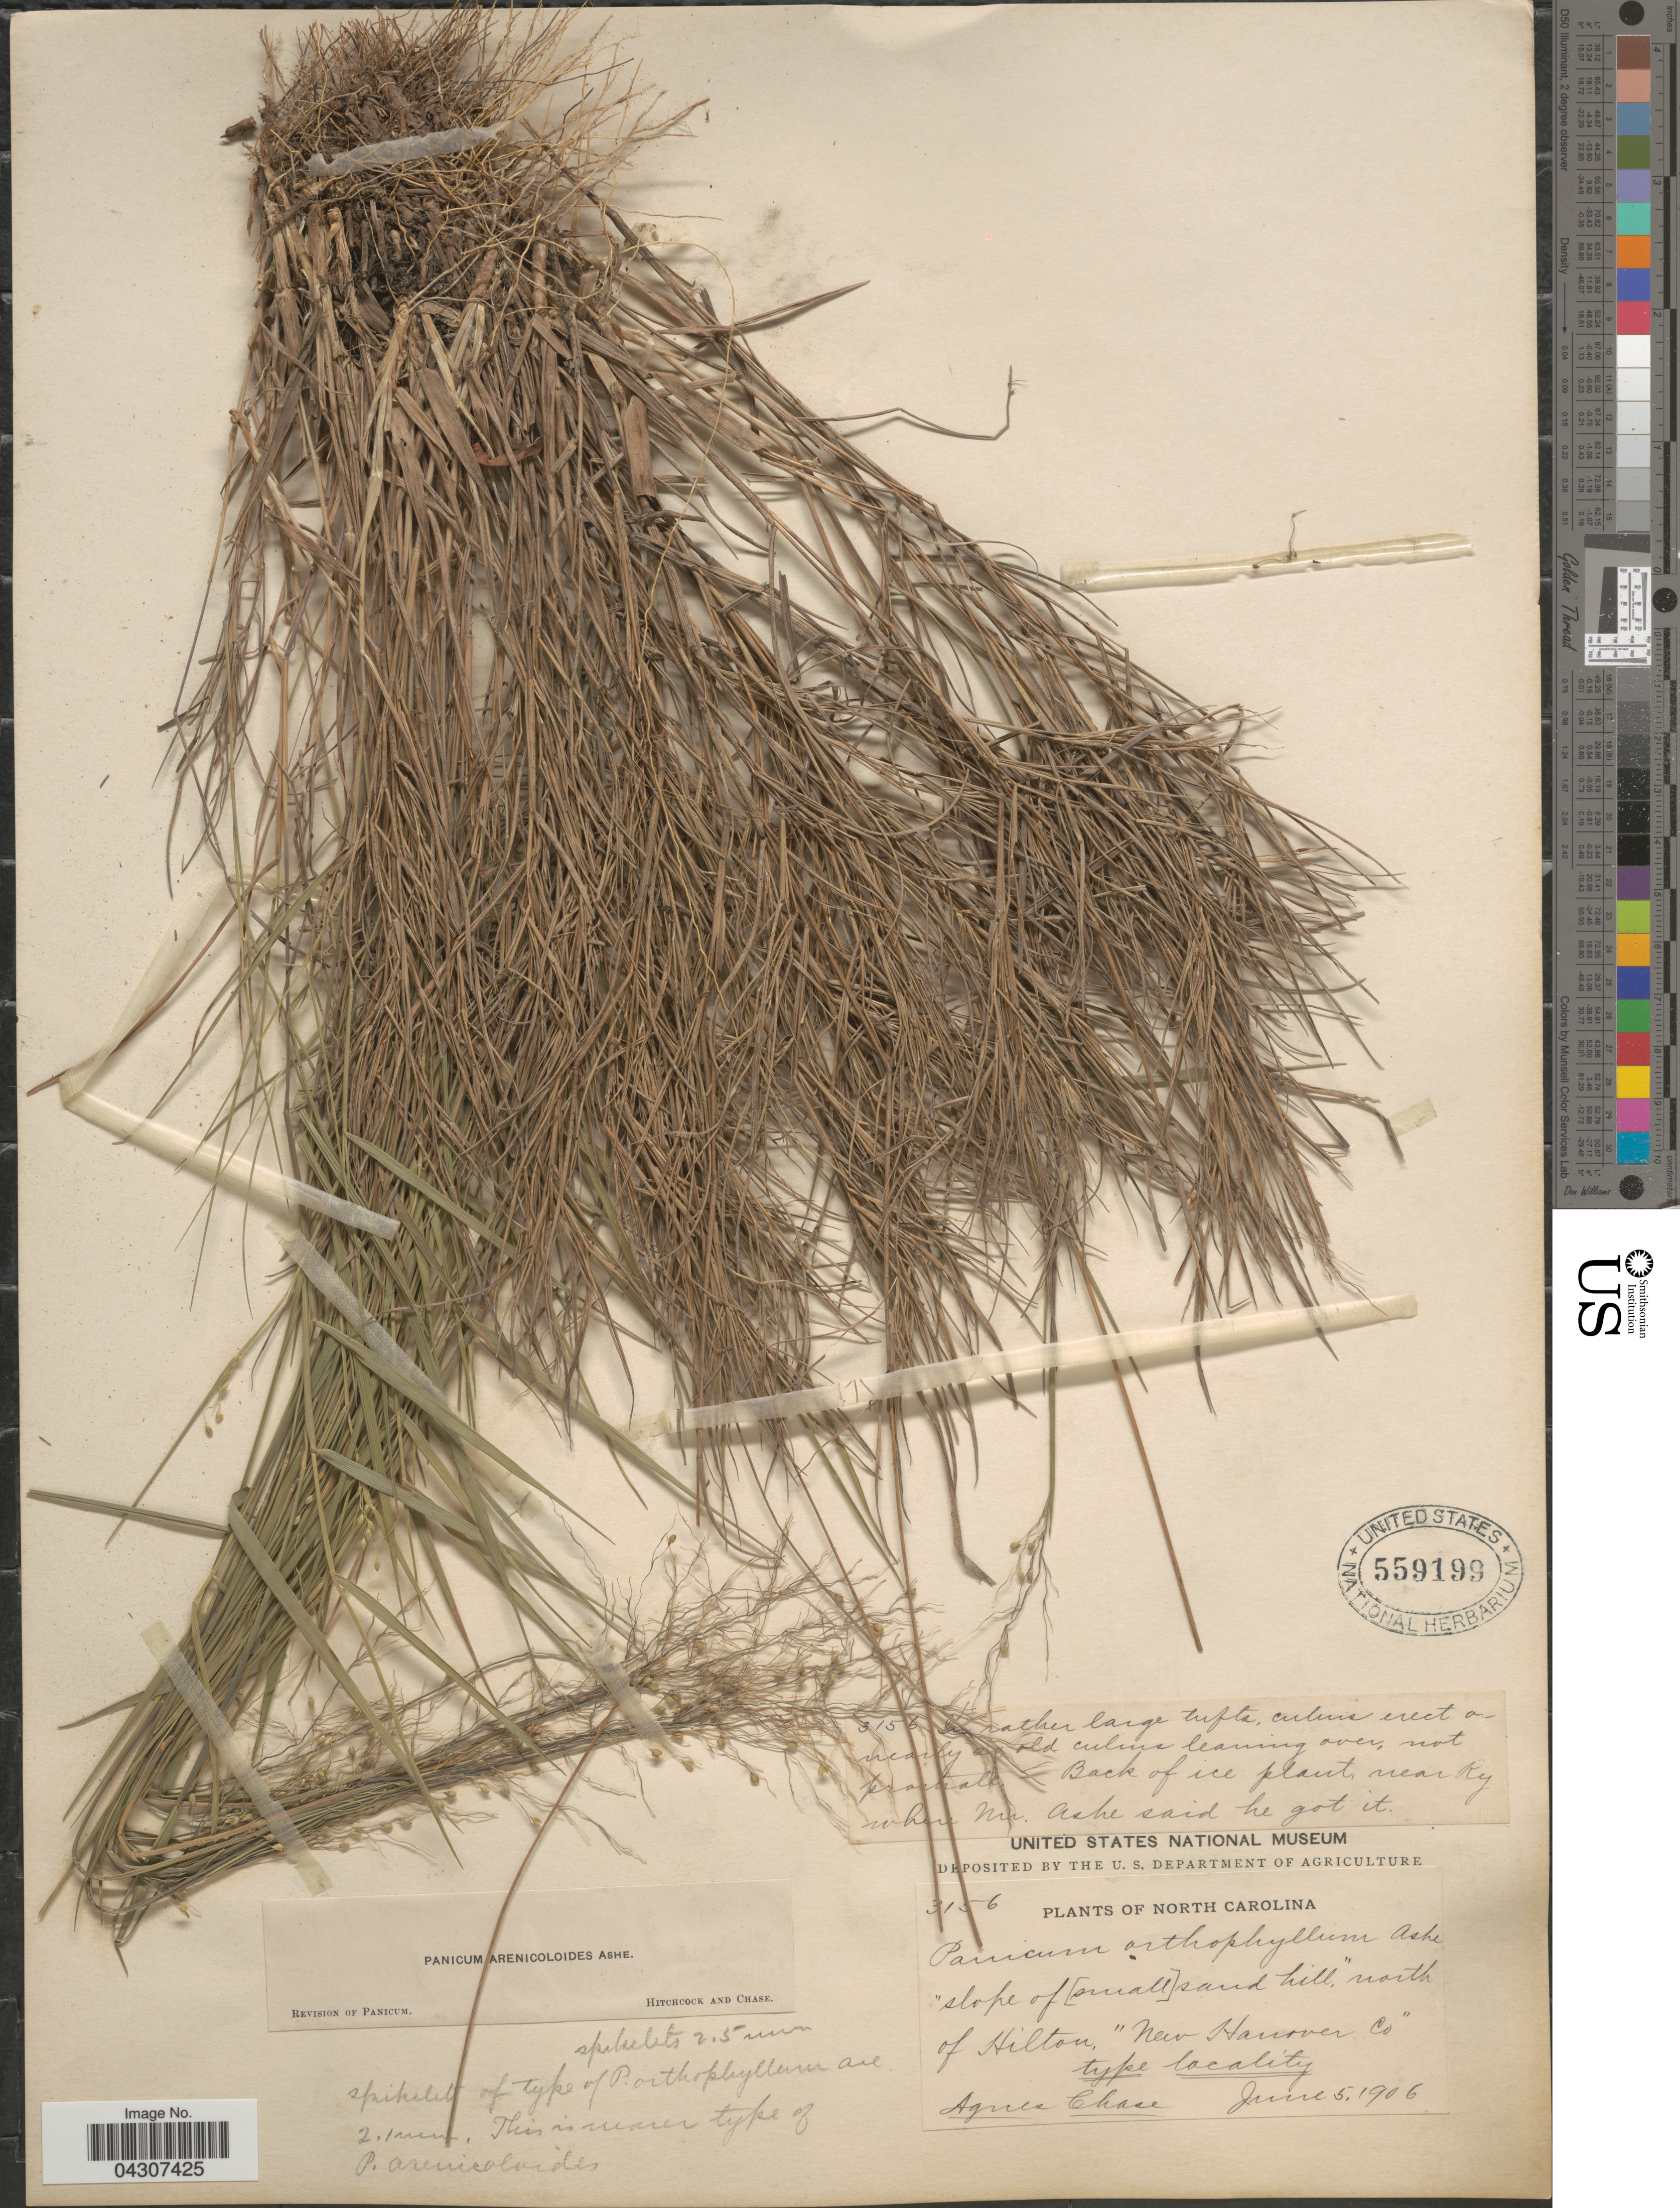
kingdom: Plantae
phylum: Tracheophyta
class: Liliopsida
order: Poales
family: Poaceae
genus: Dichanthelium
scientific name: Dichanthelium aciculare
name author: (Desv. ex Poir.) Gould & C.A. Clark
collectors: A. Chase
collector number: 3156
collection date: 1906-06-05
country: United States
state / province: North Carolina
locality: Slope of [small] sand hill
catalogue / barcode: US 559199